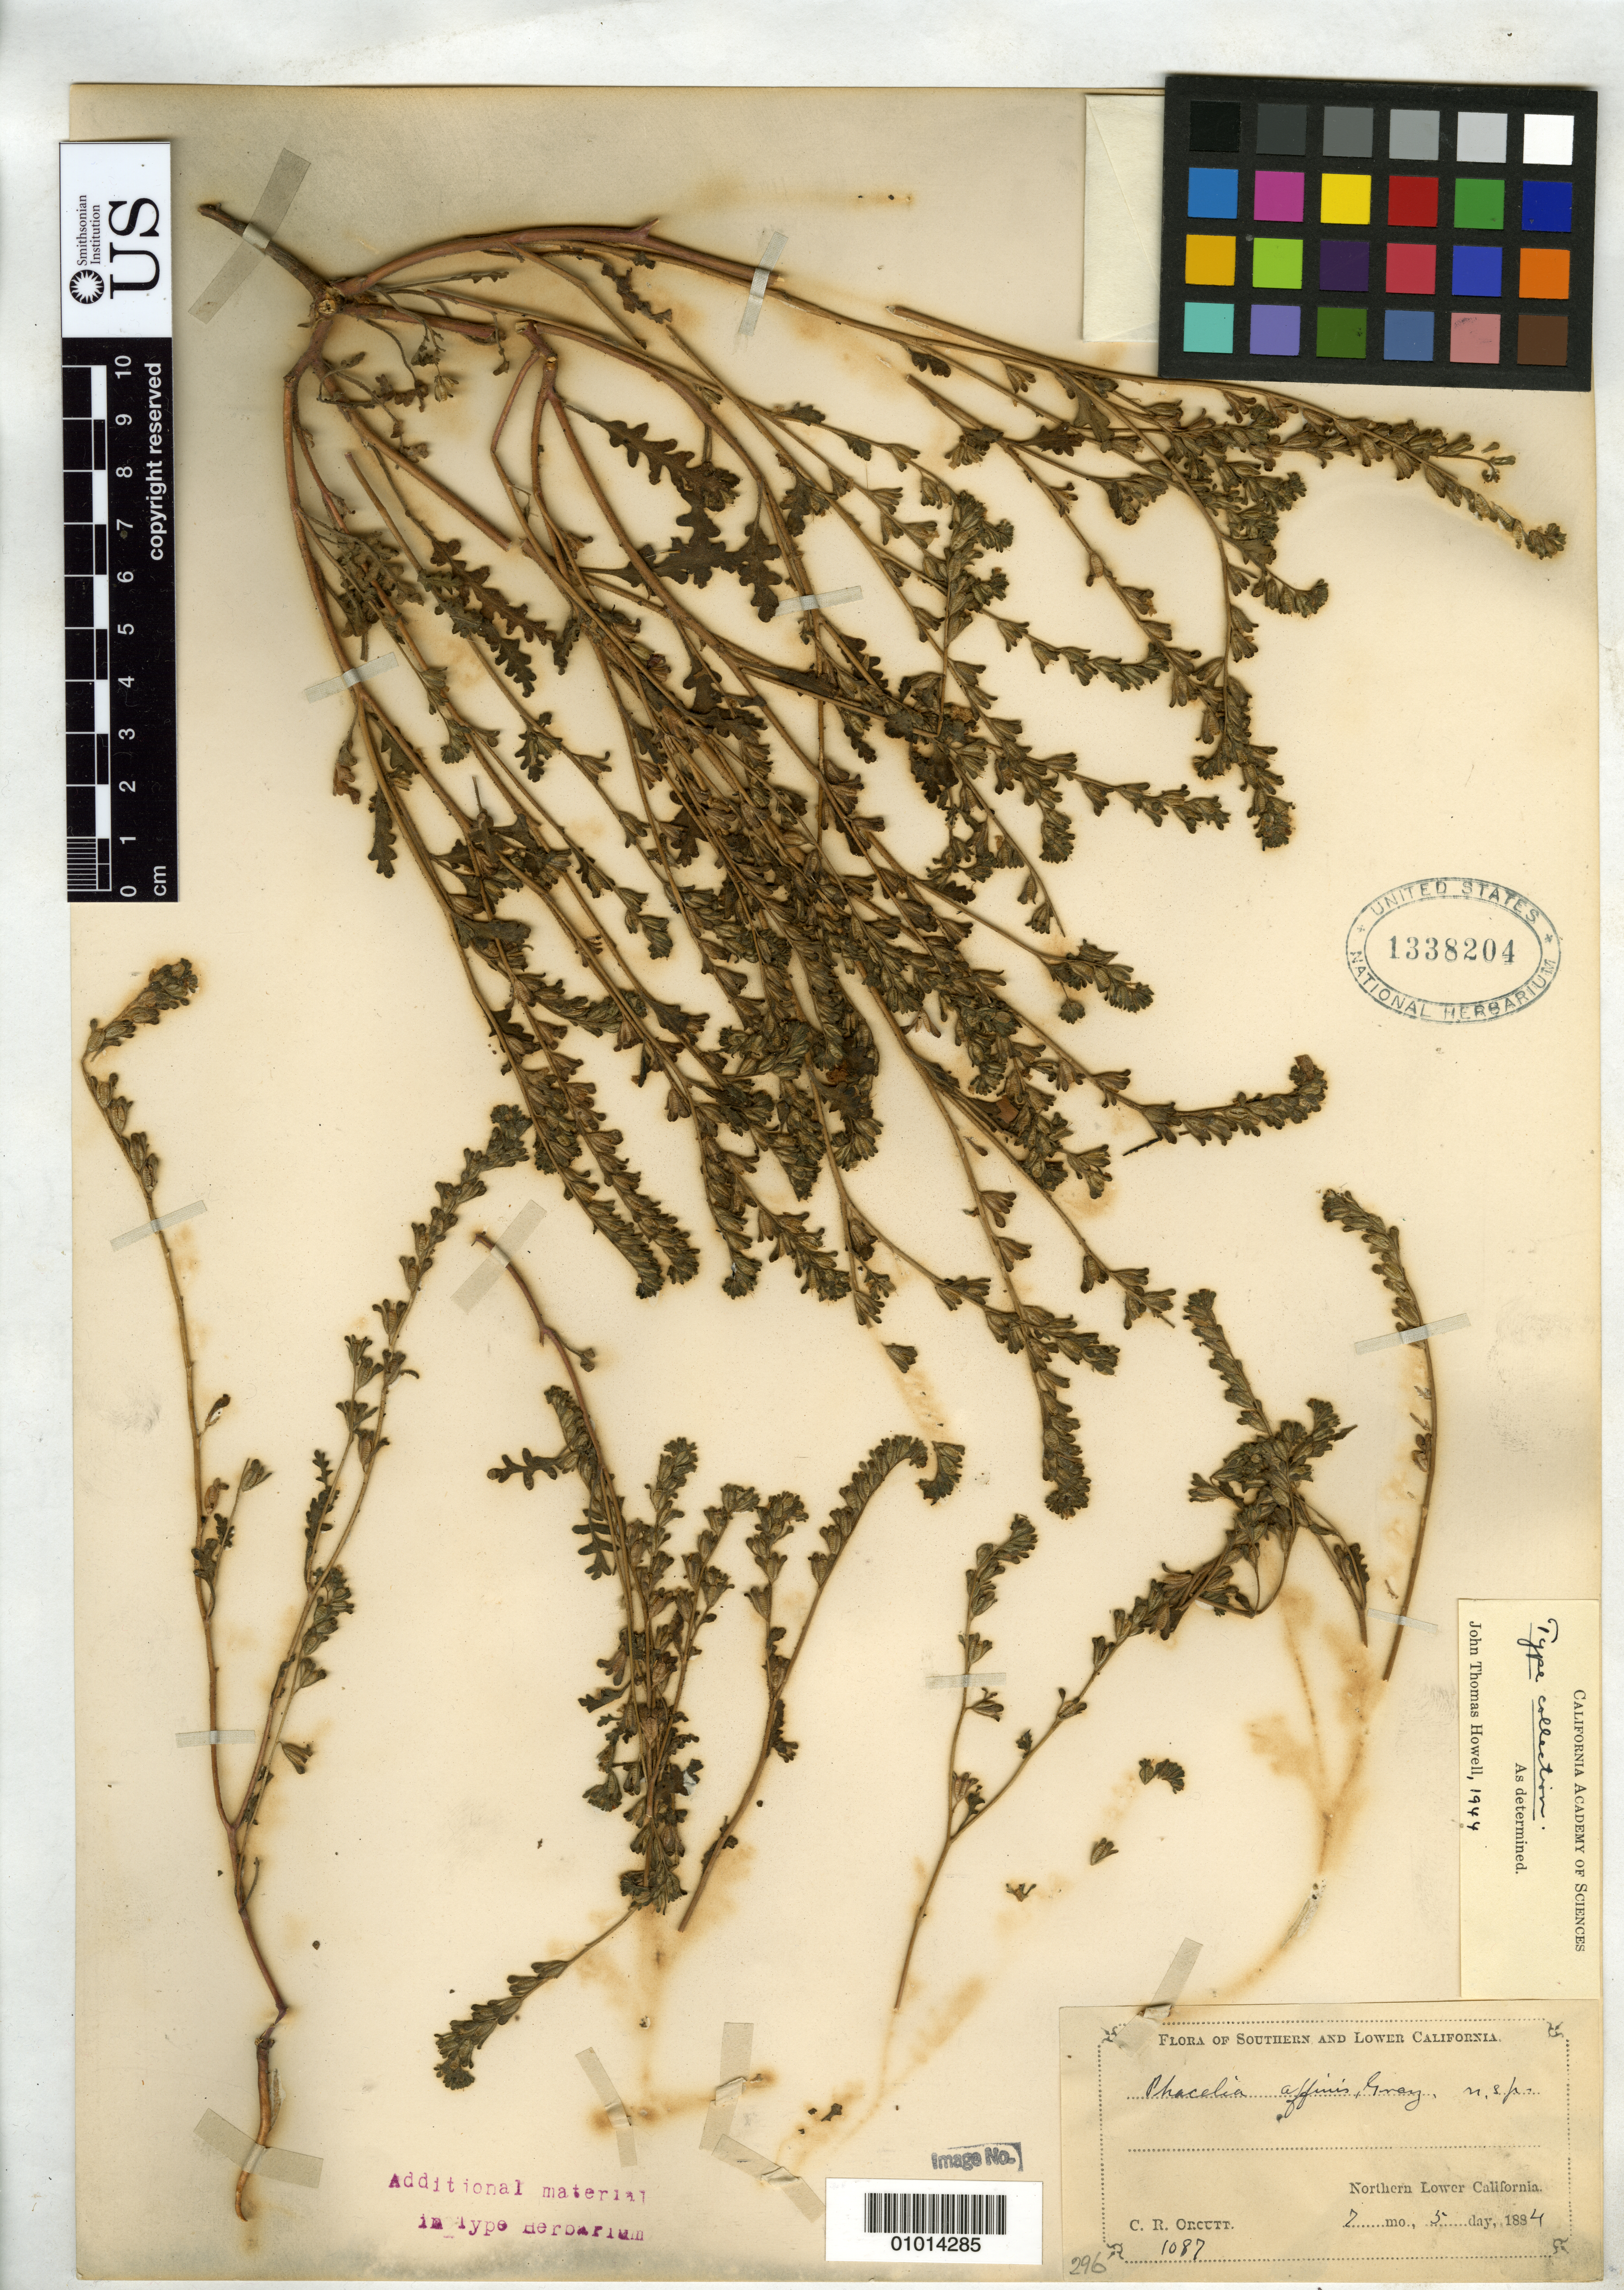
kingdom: Plantae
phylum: Tracheophyta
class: Magnoliopsida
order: Boraginales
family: Hydrophyllaceae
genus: Phacelia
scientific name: Phacelia affinis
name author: A. Gray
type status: Type Collection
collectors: C. R. Orcutt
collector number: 1087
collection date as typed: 05 Jul 1884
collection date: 1884-07-05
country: Mexico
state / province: Baja California Norte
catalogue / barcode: US 1338204